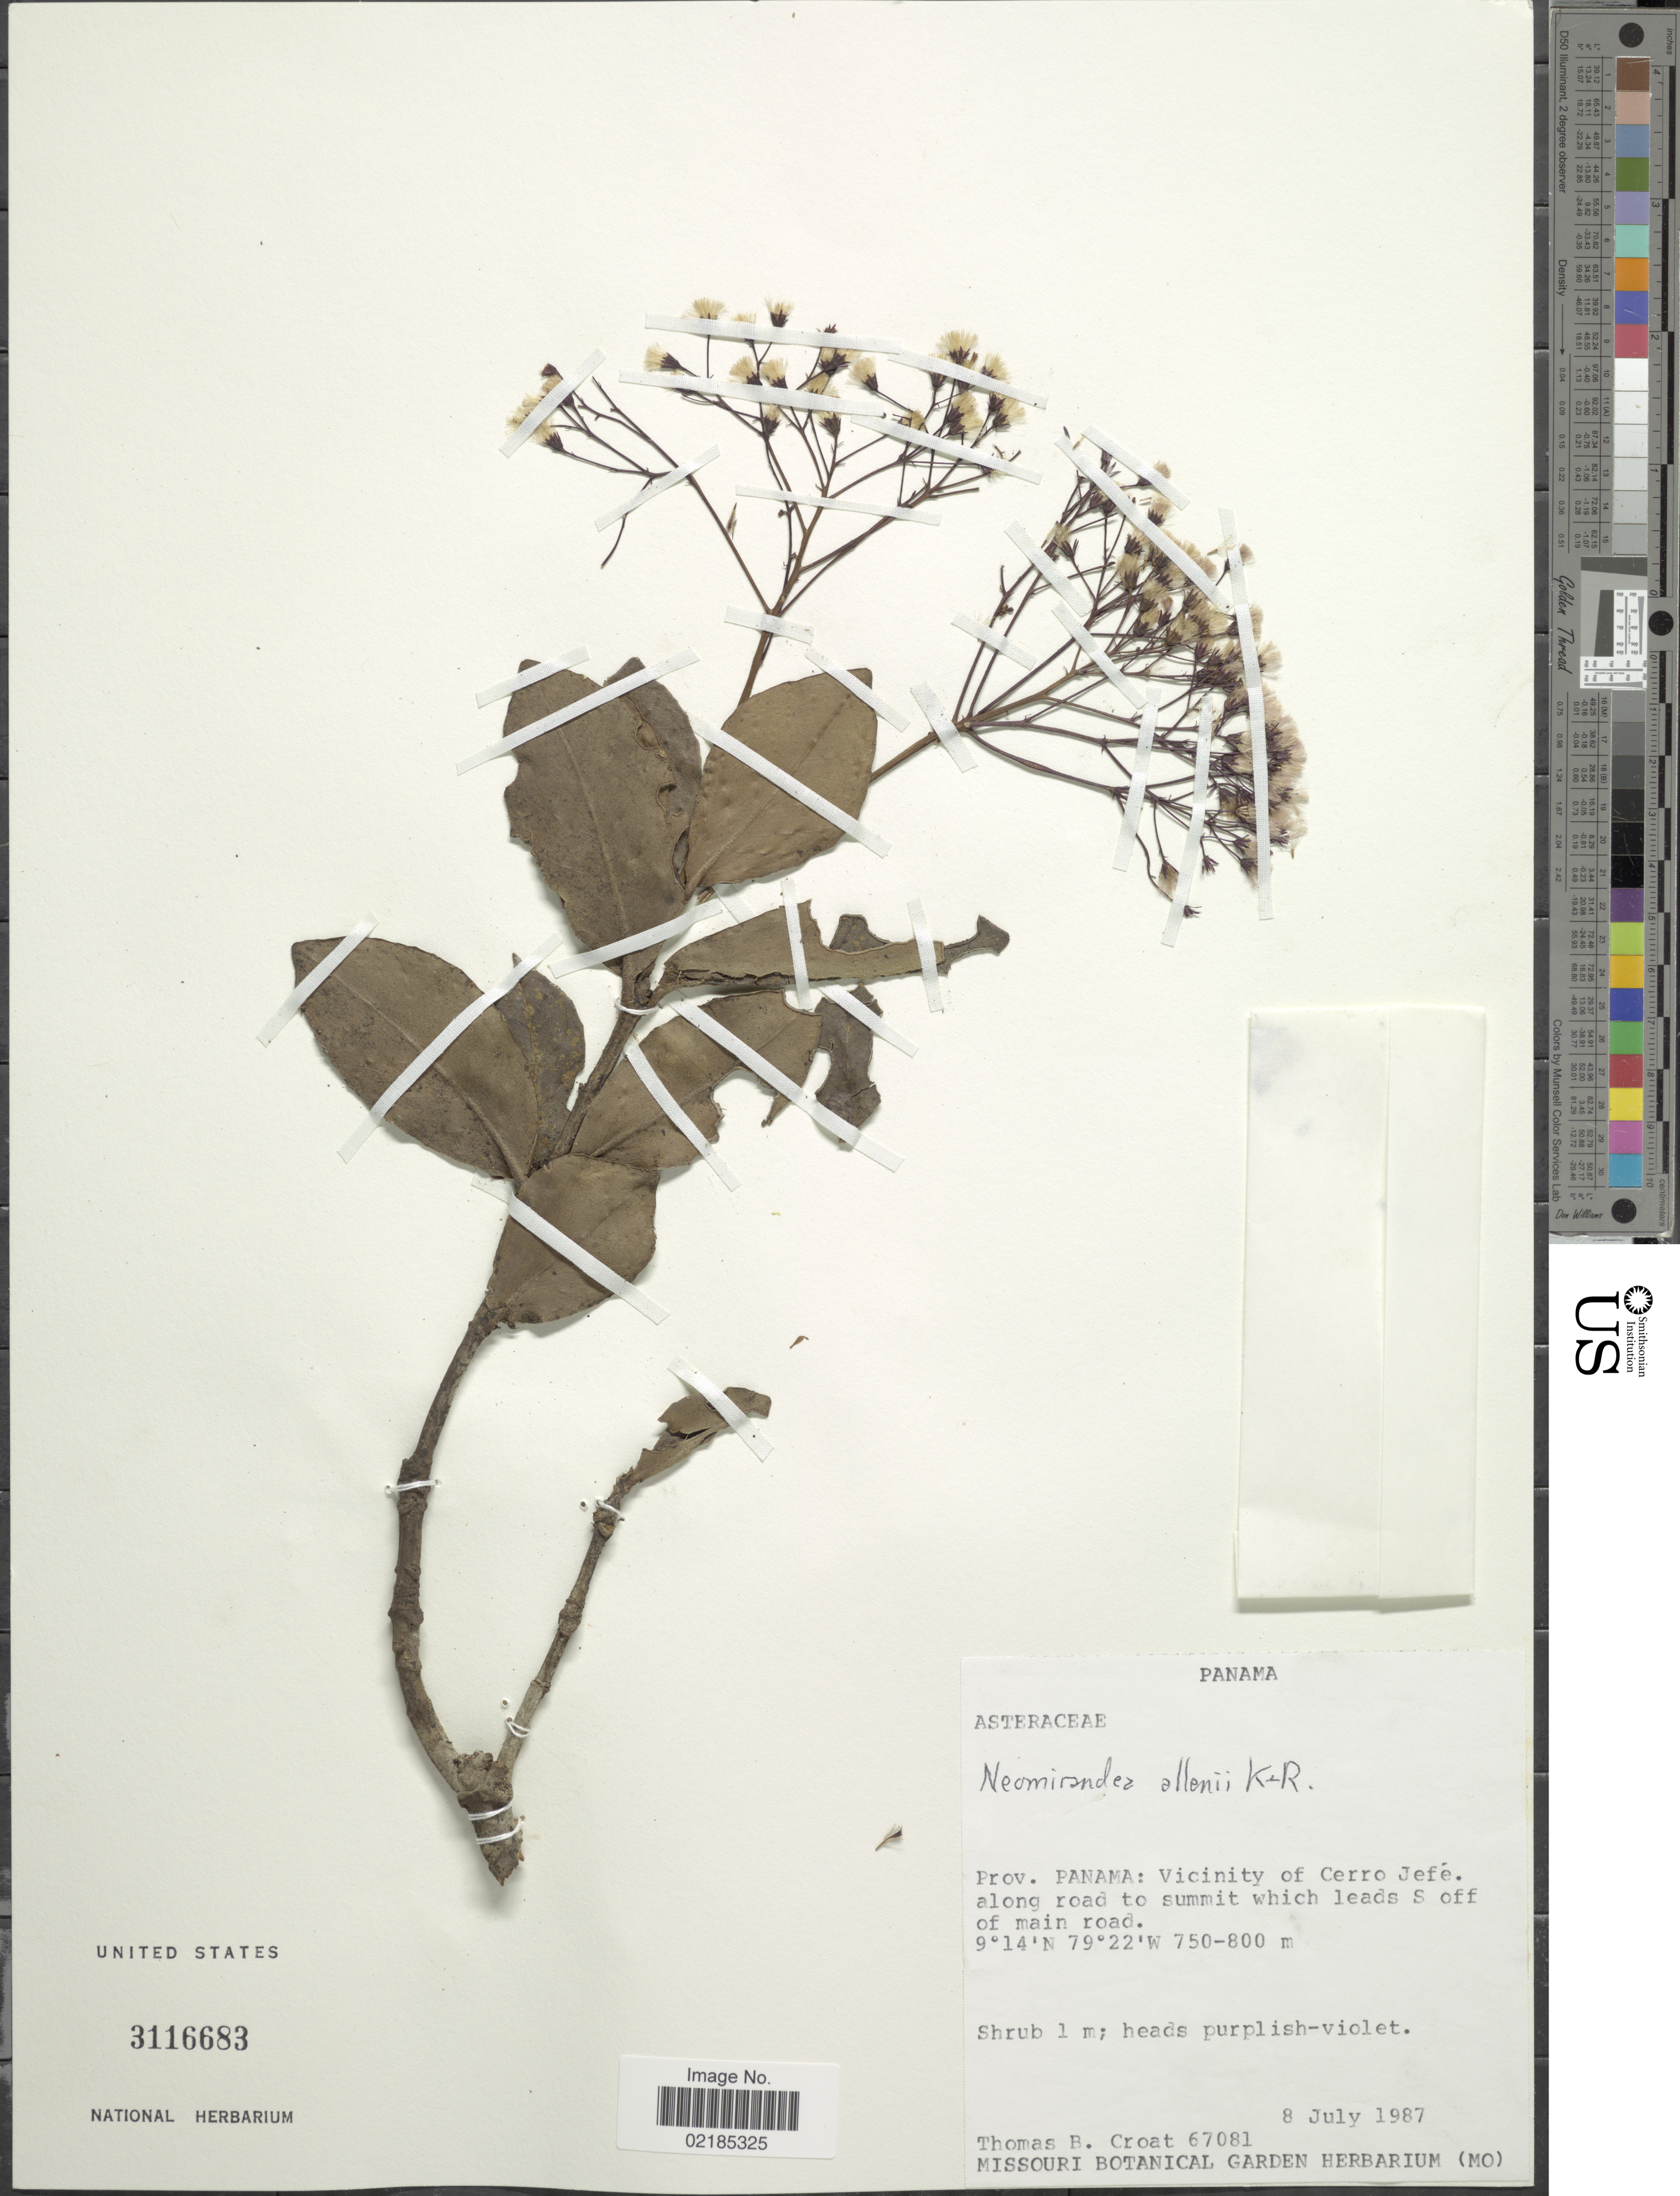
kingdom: Plantae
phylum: Tracheophyta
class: Magnoliopsida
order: Asterales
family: Asteraceae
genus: Neomirandea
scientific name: Neomirandea allenii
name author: R.M. King & H. Rob.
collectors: T. B. Croat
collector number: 67081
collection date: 1987-07-08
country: Panama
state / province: Panamá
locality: Vicinity of Cerro Jefe along road to summit which leads S off of main road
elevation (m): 750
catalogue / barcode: US 3116683